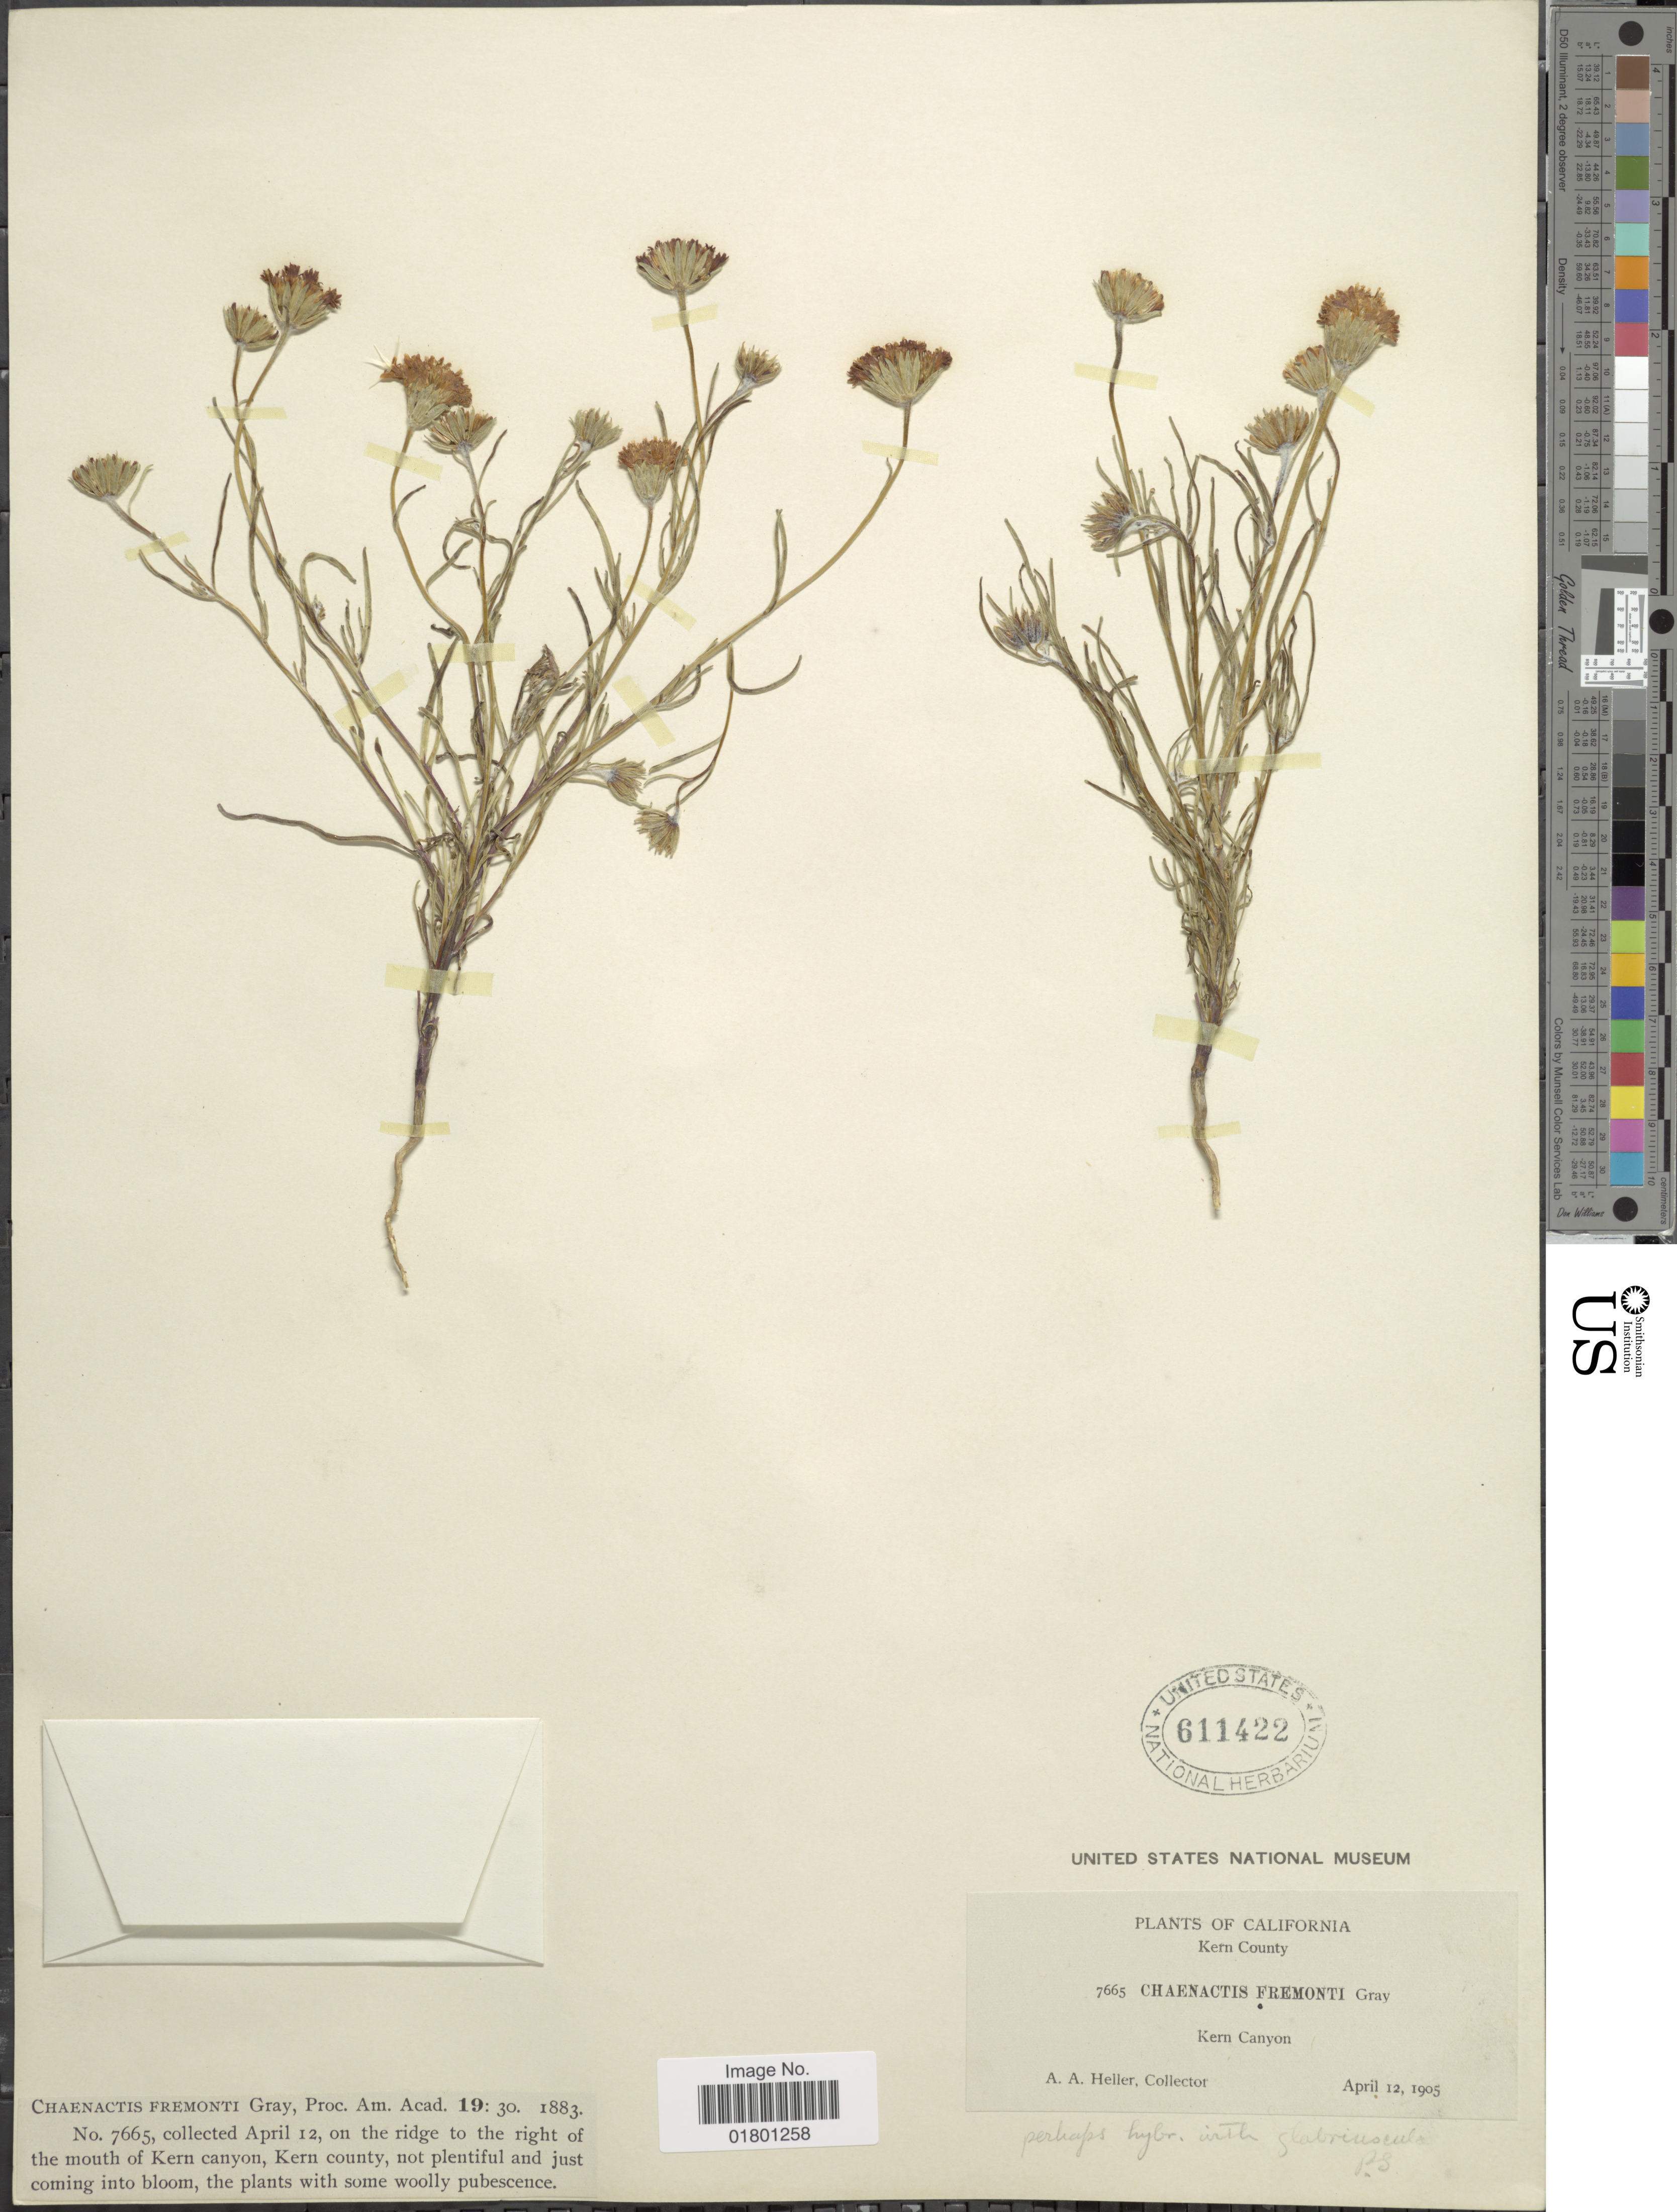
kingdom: Plantae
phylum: Tracheophyta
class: Magnoliopsida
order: Asterales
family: Asteraceae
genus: Chaenactis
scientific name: Chaenactis fremontii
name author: A. Gray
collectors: A. A. Heller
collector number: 7665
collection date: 1905-04-12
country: United States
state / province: California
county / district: Kern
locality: Kern County, Kern Canyon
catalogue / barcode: US 611422